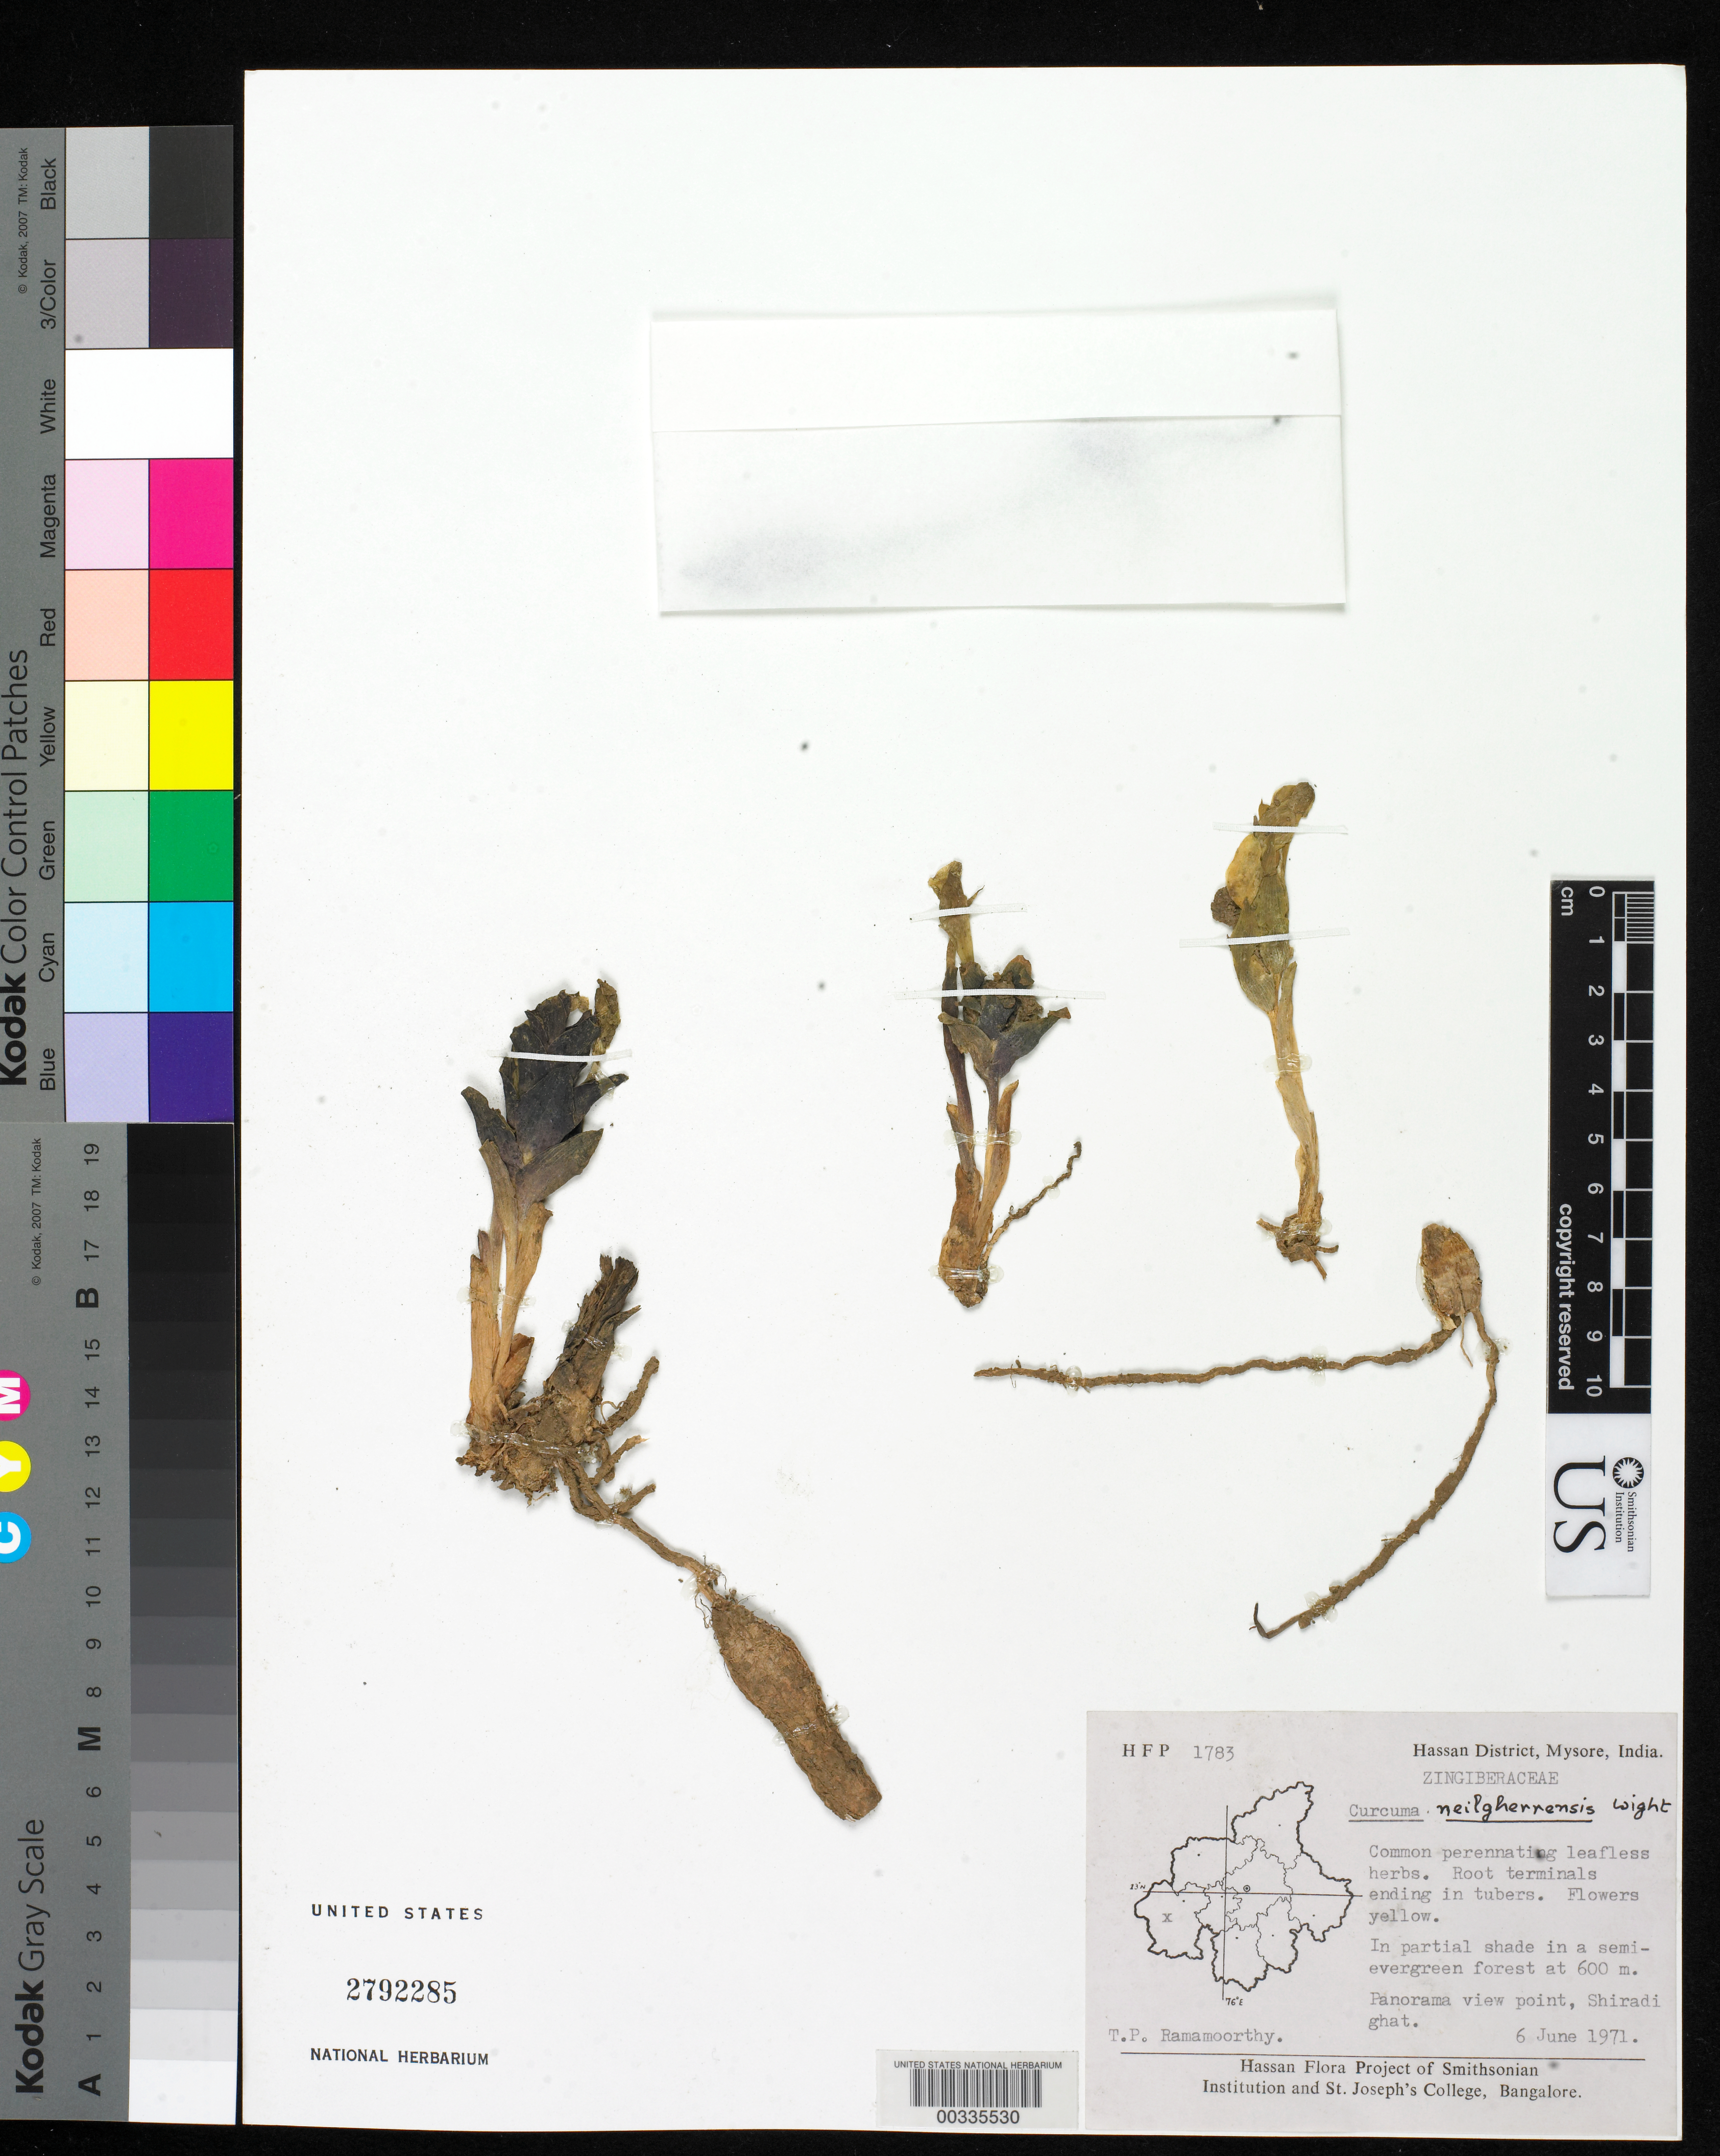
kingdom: Plantae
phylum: Tracheophyta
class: Liliopsida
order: Zingiberales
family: Zingiberaceae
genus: Curcuma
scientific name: Curcuma neilgherrensis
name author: Wight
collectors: T. P. Ramamoorthy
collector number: Hfp 1783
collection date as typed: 06 Jun 1971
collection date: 1971-06-06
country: India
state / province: Karnataka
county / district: Hassan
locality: Panorama view point, shiradi ghat, mysore state [mysore state = karnataka.]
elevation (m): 600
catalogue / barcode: US 2792285